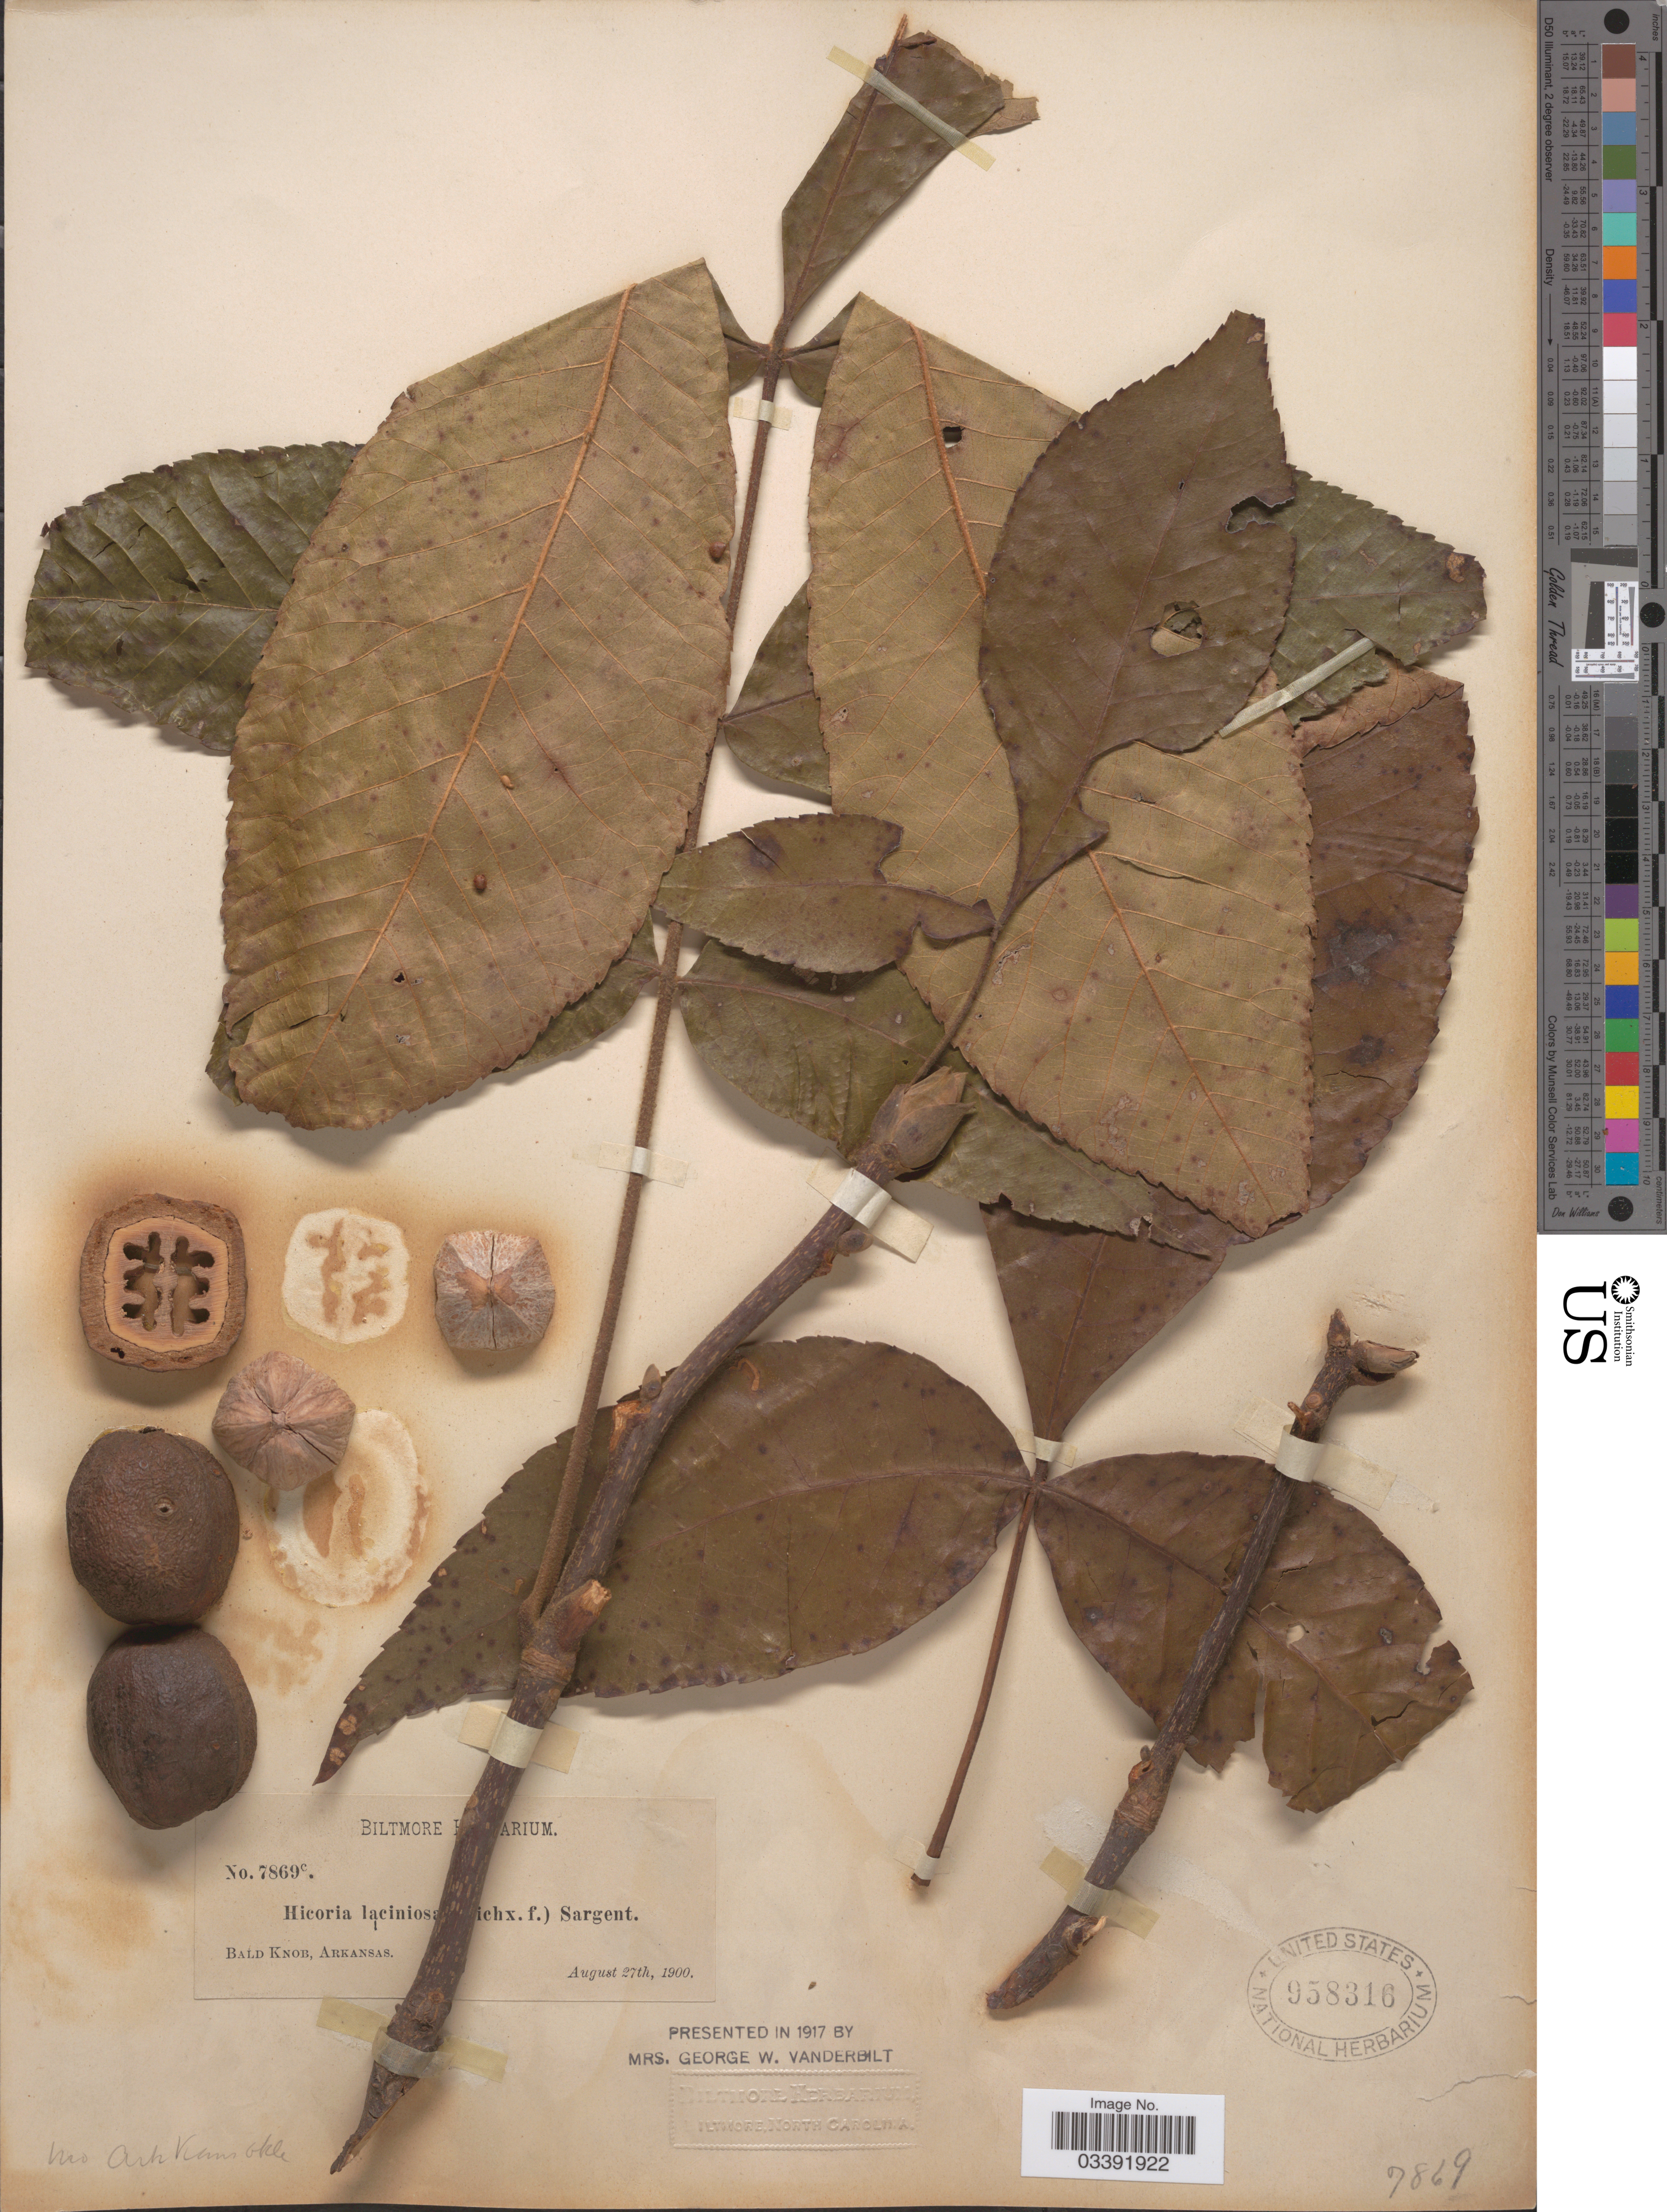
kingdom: Plantae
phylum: Tracheophyta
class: Magnoliopsida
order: Fagales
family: Juglandaceae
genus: Carya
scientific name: Carya laciniosa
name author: (F. Michx.) G. Don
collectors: ex herb. Biltmore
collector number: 7869c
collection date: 1900-08-27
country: United States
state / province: Arkansas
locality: Bald Knob.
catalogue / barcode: US 958316